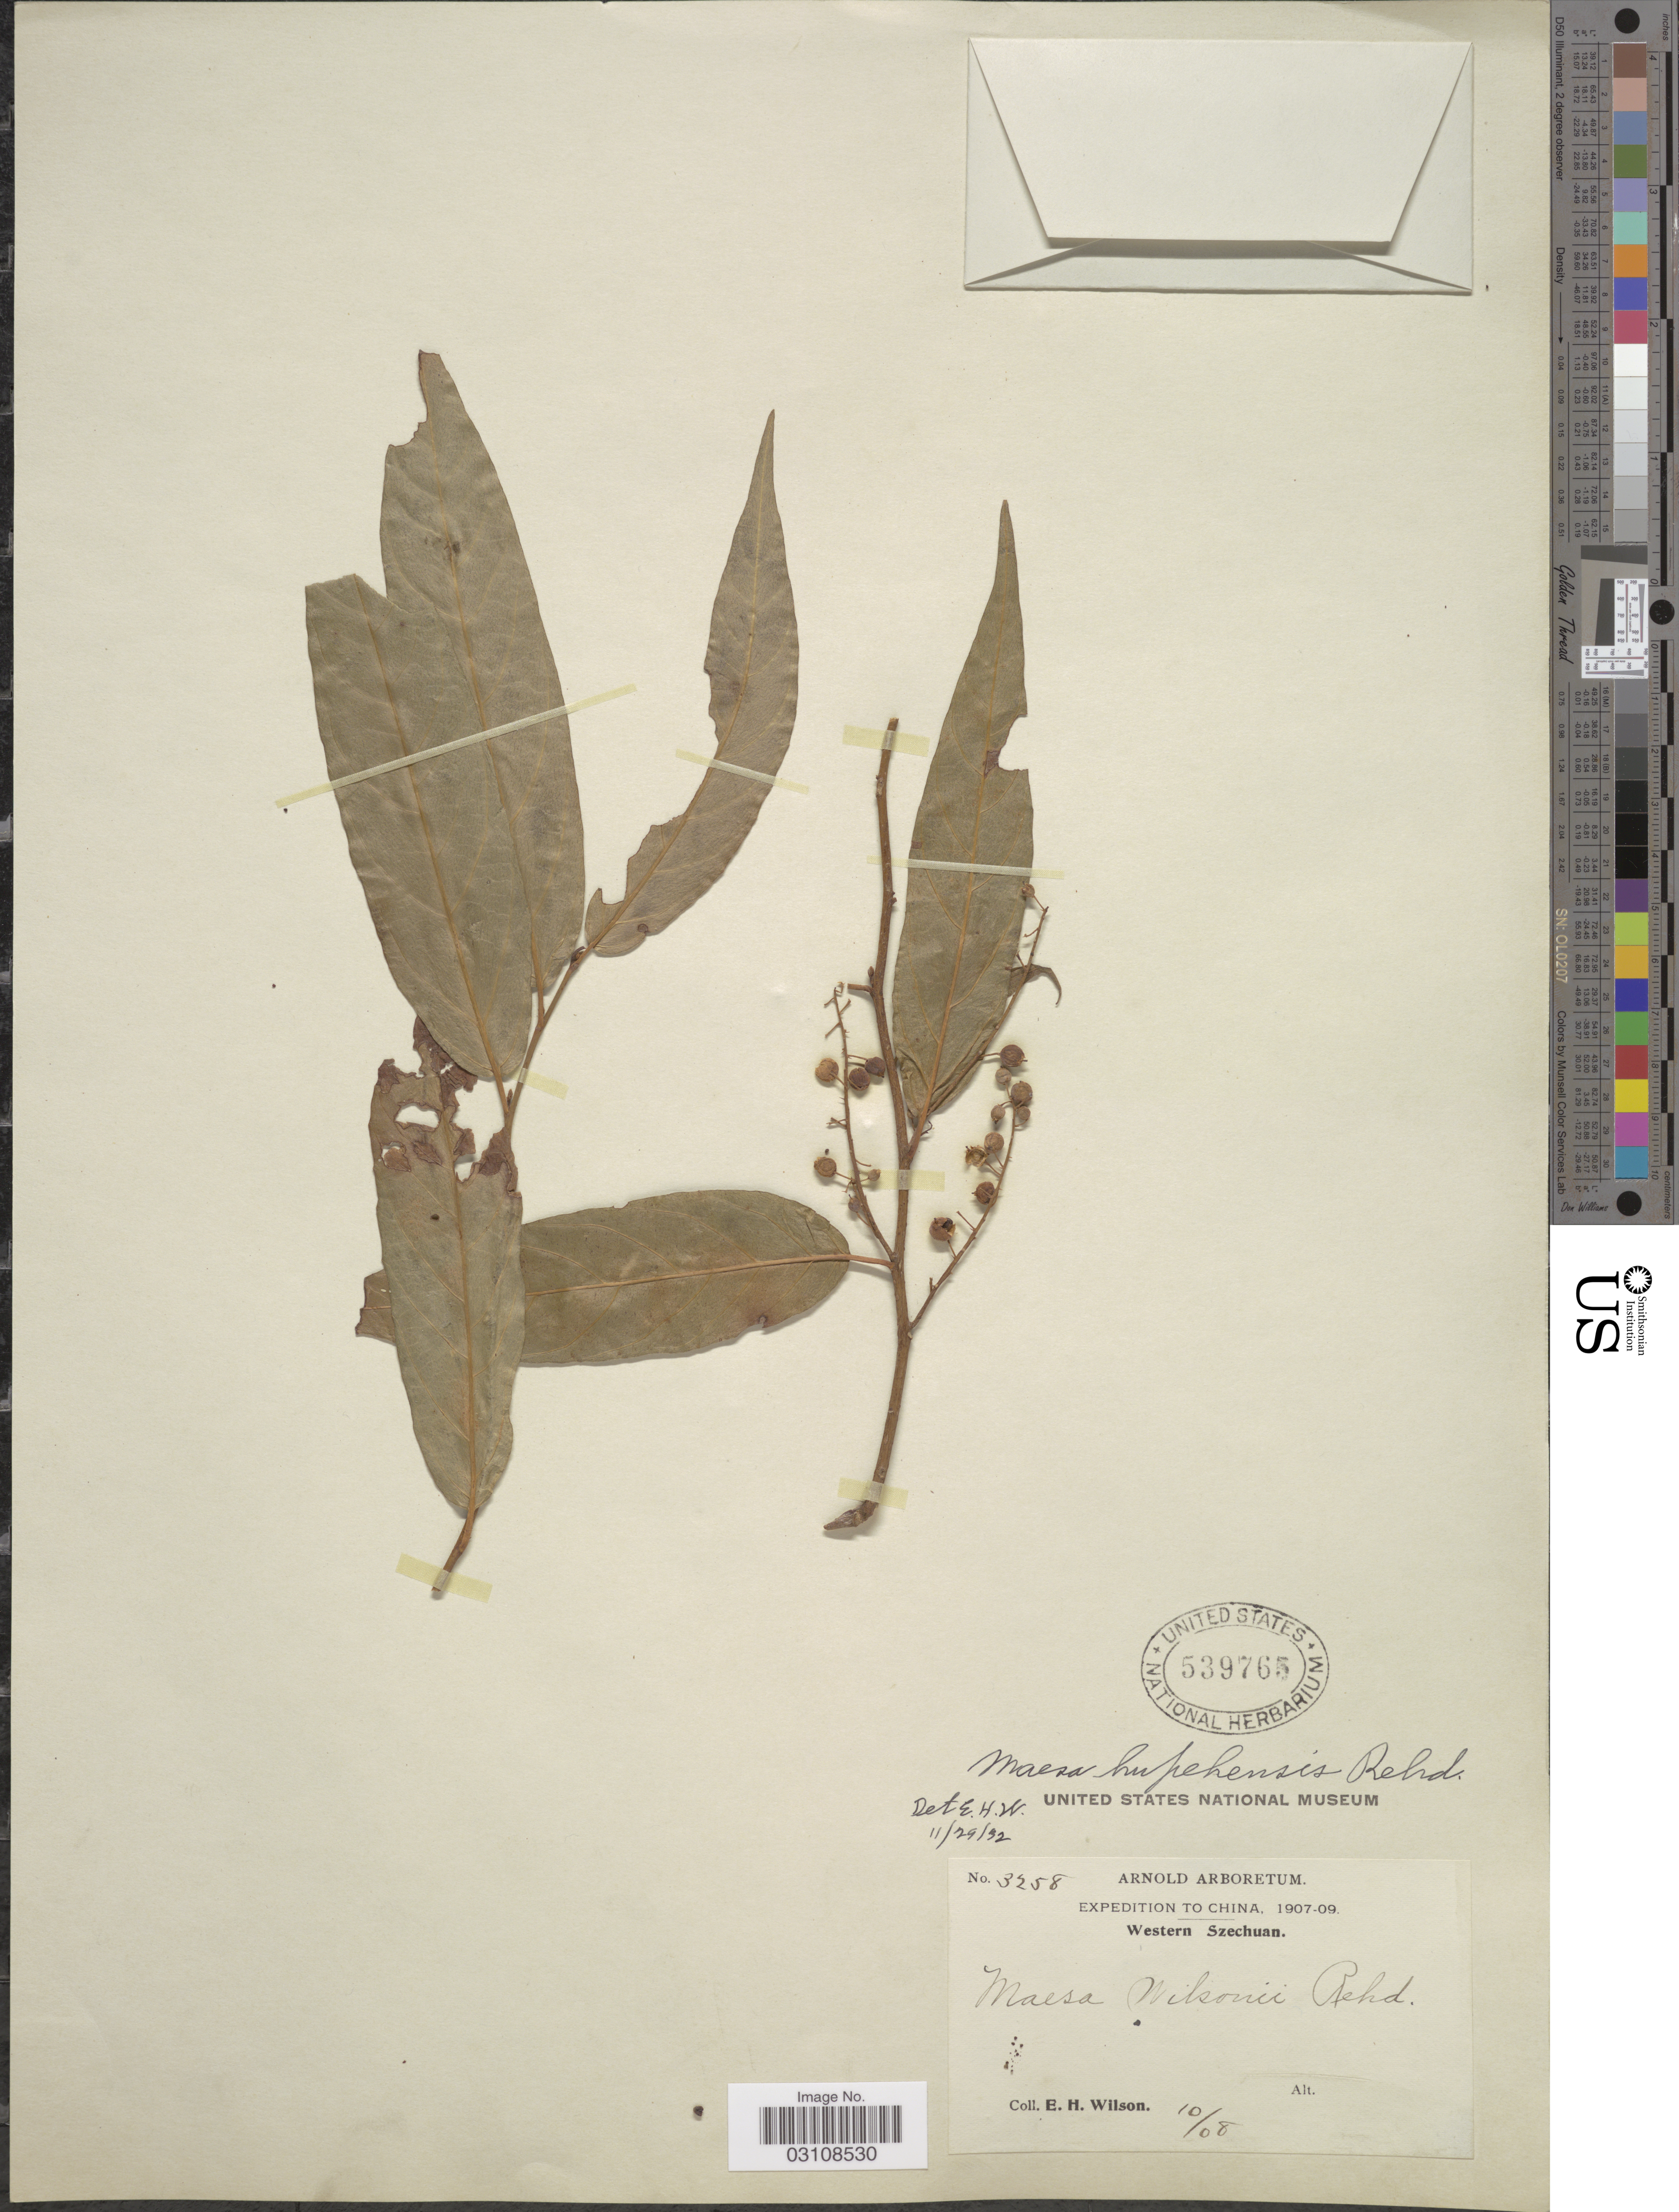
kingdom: Plantae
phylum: Tracheophyta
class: Magnoliopsida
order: Ericales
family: Primulaceae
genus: Maesa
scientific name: Maesa hupehensis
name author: Rehder in Sarg.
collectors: E. Wilson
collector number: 3258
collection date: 1908-10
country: China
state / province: Sichuan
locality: Western Szechuan.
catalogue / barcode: US 539765